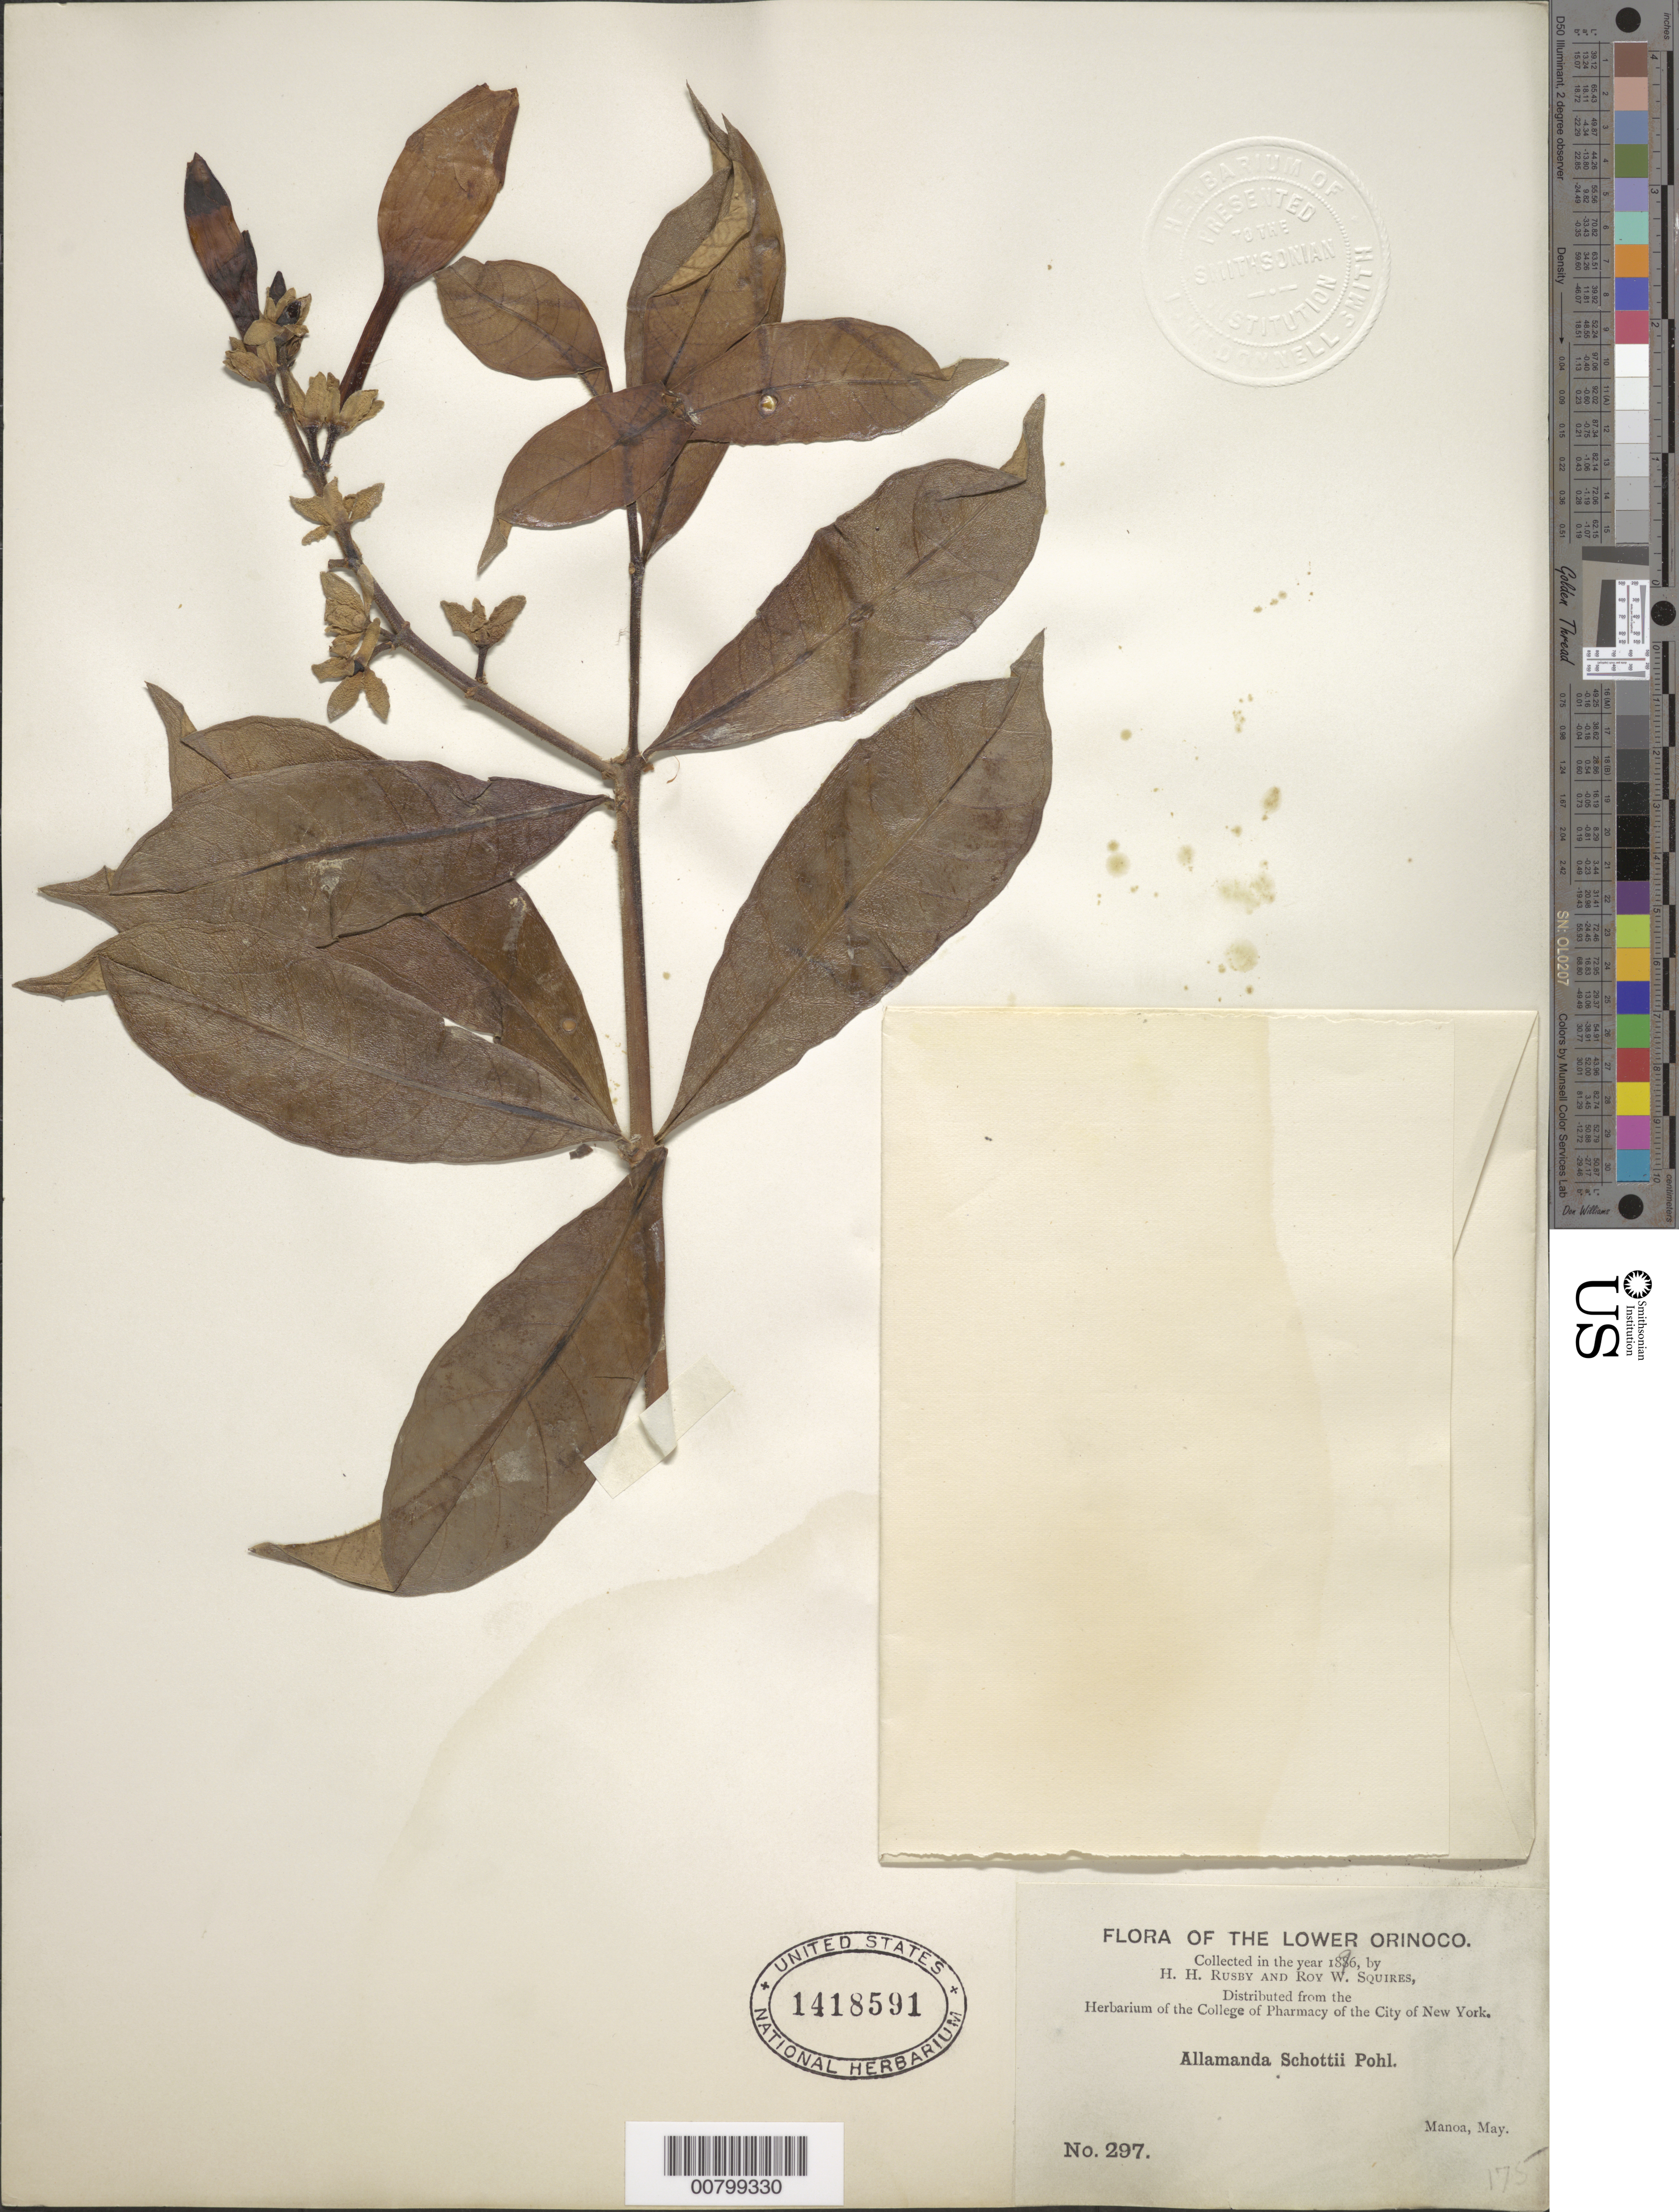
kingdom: Plantae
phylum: Tracheophyta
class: Magnoliopsida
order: Gentianales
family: Apocynaceae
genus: Allamanda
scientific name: Allamanda schottii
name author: Pohl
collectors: H. H. Rusby & R. Squires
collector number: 297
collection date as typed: May 1896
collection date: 1896-05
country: Venezuela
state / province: Delta Amacuro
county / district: Antonio Díaz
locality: Lower Orinoco, Manoa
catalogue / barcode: US 1418591